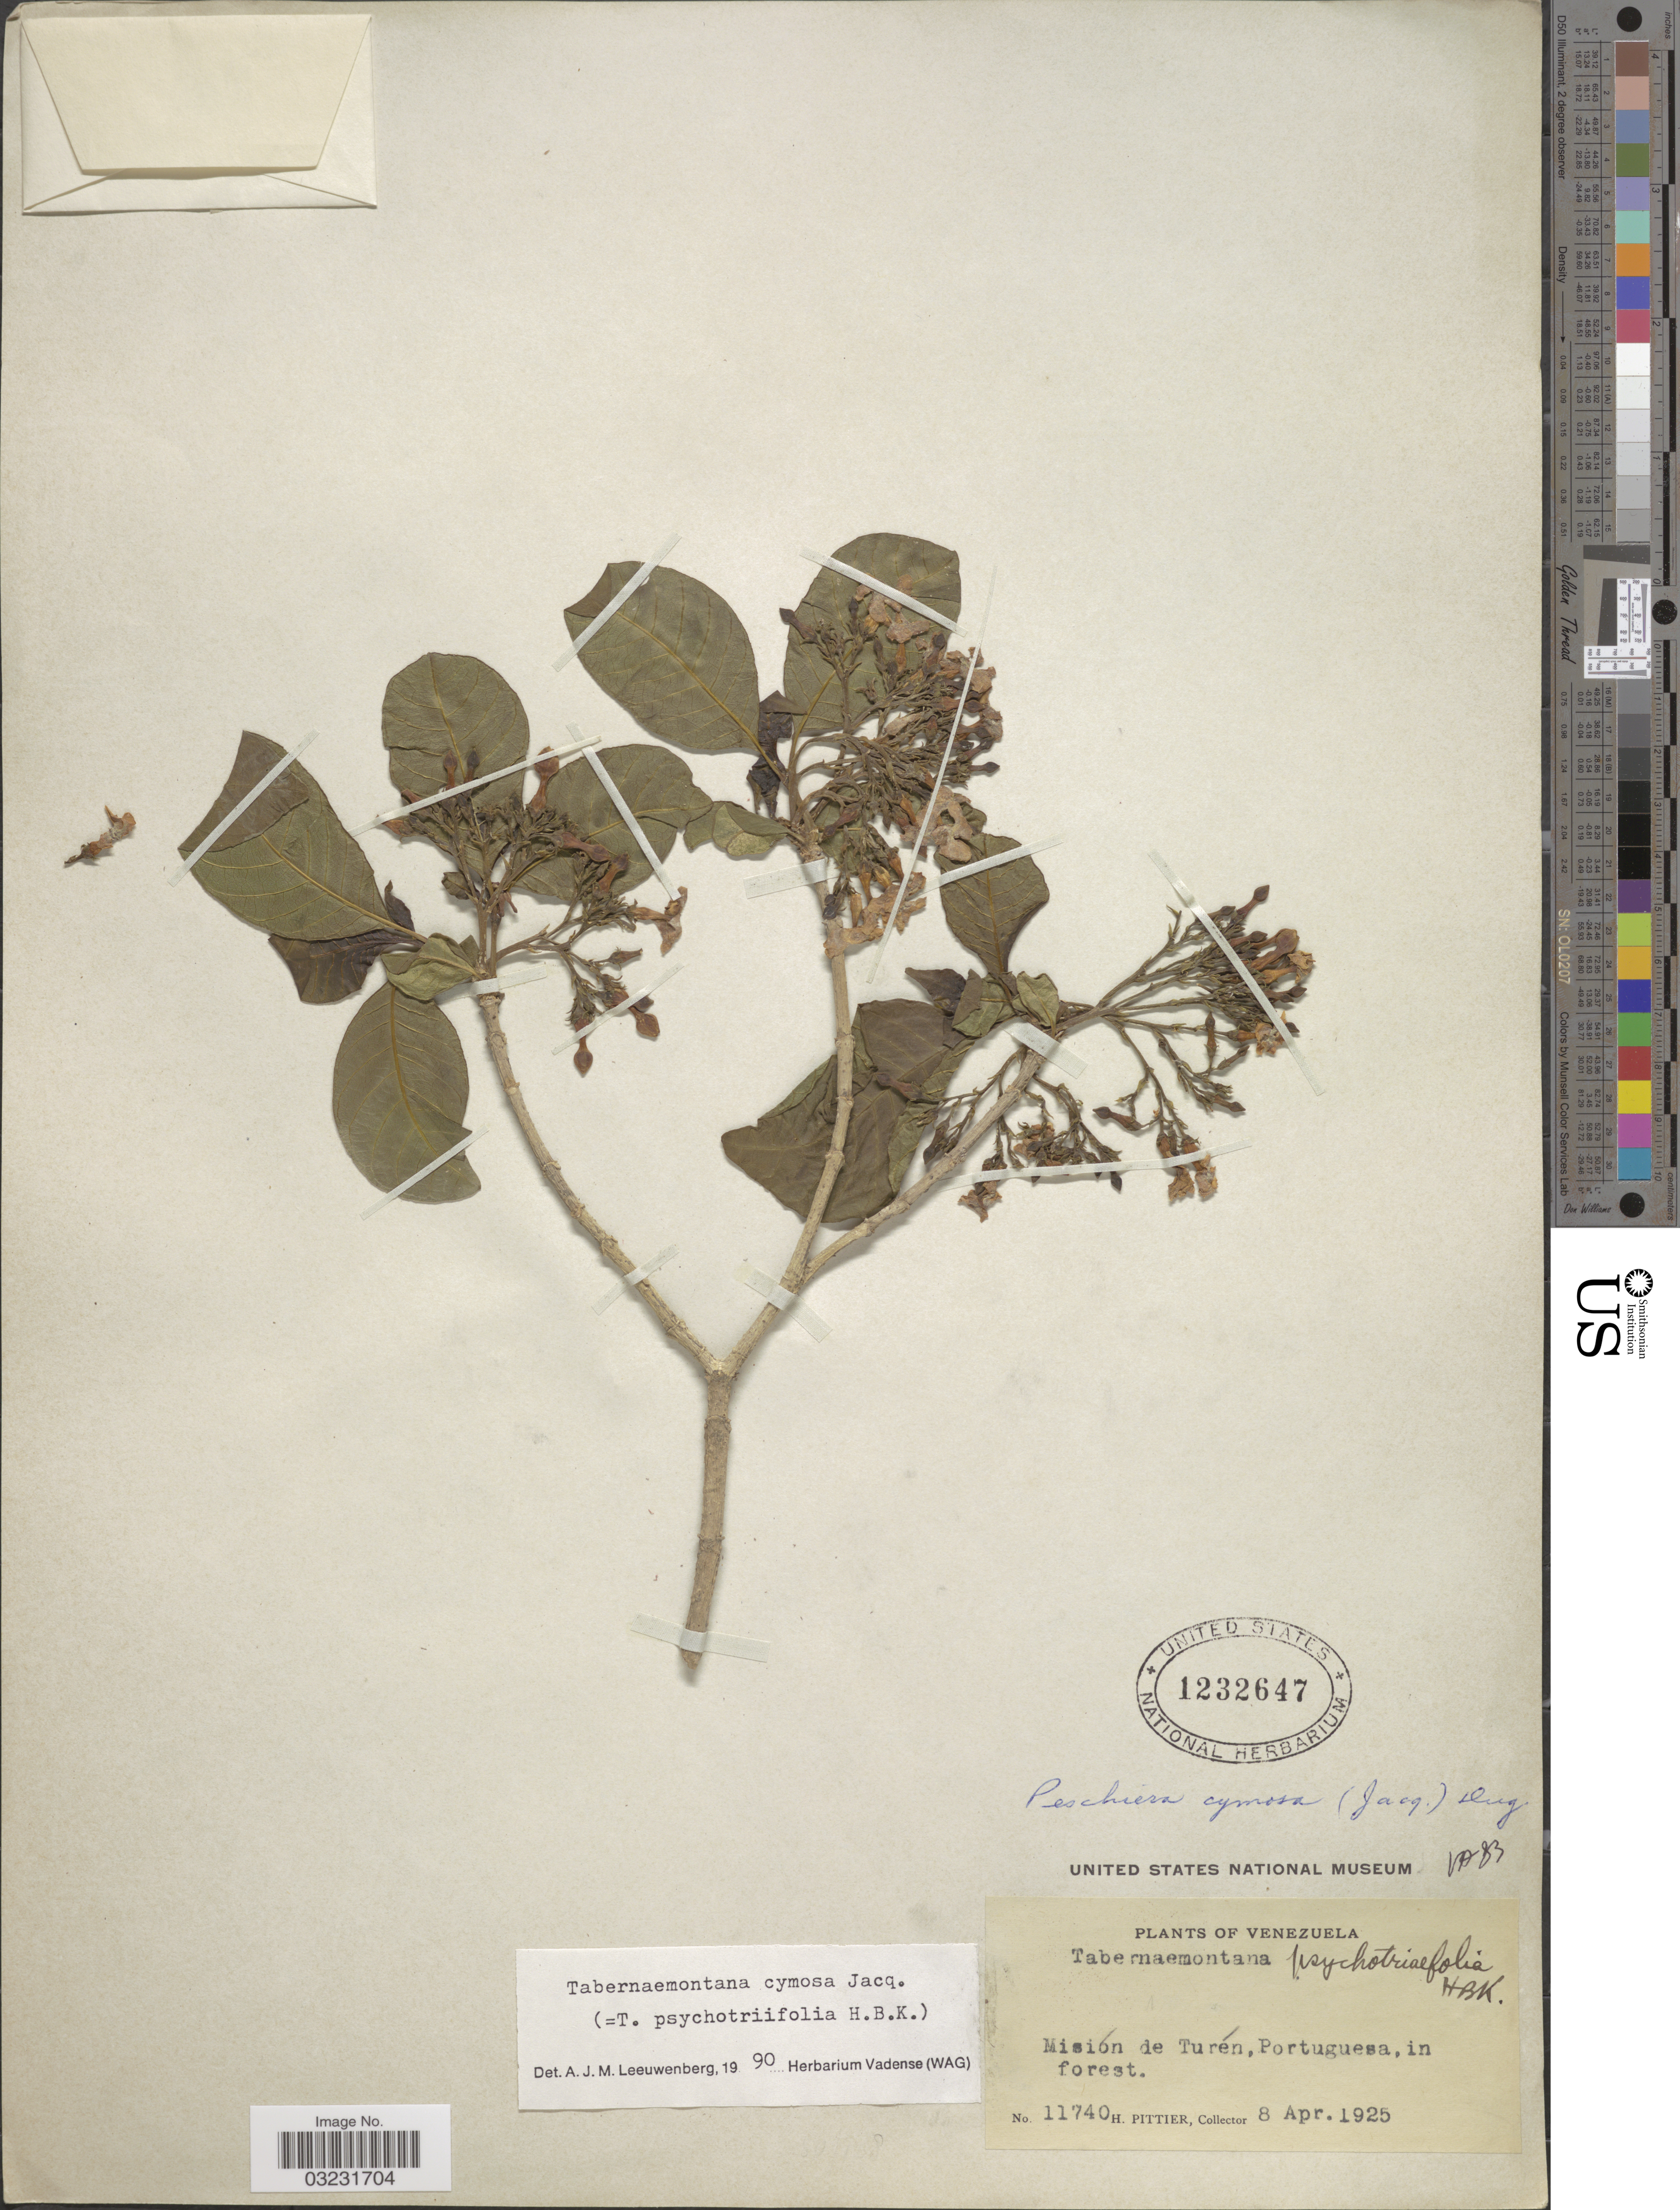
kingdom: Plantae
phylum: Tracheophyta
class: Magnoliopsida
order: Gentianales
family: Apocynaceae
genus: Tabernaemontana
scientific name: Tabernaemontana cymosa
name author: Jacq.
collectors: H. F. Pittier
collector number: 11740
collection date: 1925-04-08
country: Venezuela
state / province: Portuguesa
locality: Misión de Turén.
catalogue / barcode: US 1232647